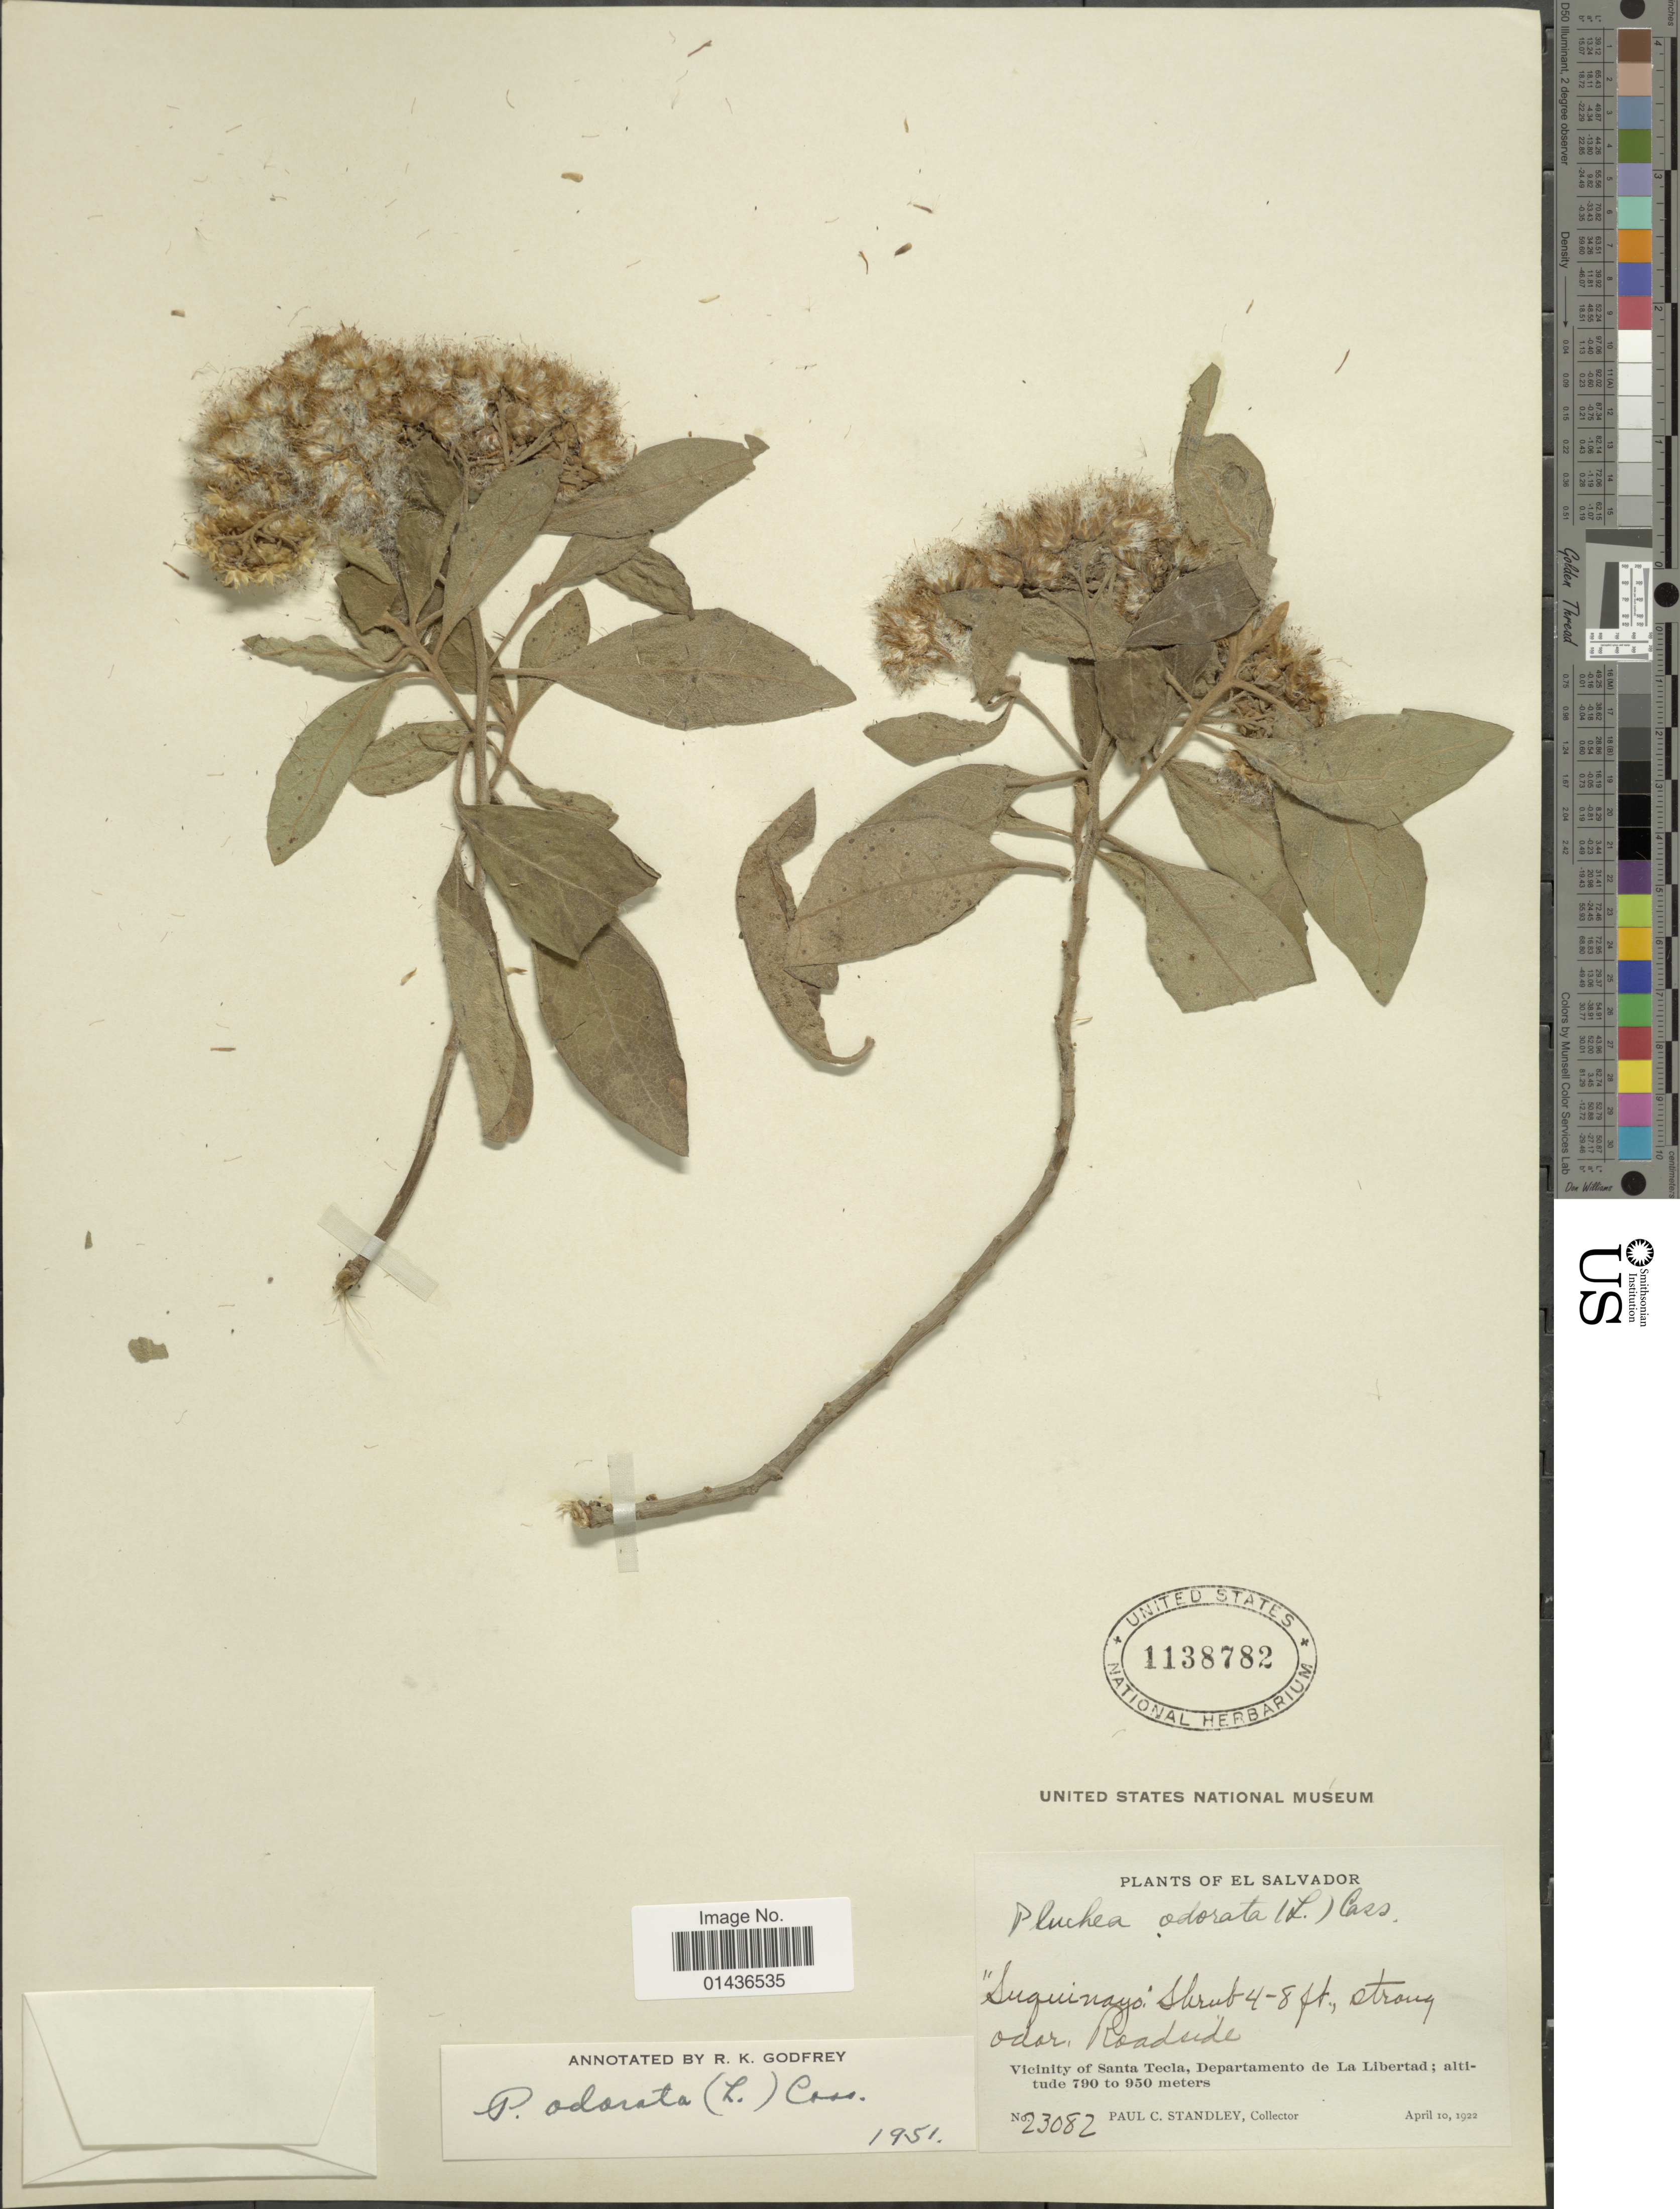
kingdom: Plantae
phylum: Tracheophyta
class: Magnoliopsida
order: Asterales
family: Asteraceae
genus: Pluchea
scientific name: Pluchea carolinensis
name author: (Jacq.) D. Don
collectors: P. C. Standley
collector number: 23082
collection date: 1922-04-10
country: El Salvador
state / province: La Libertad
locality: Vicinity of Santa Tecla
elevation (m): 790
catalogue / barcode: US 1138782